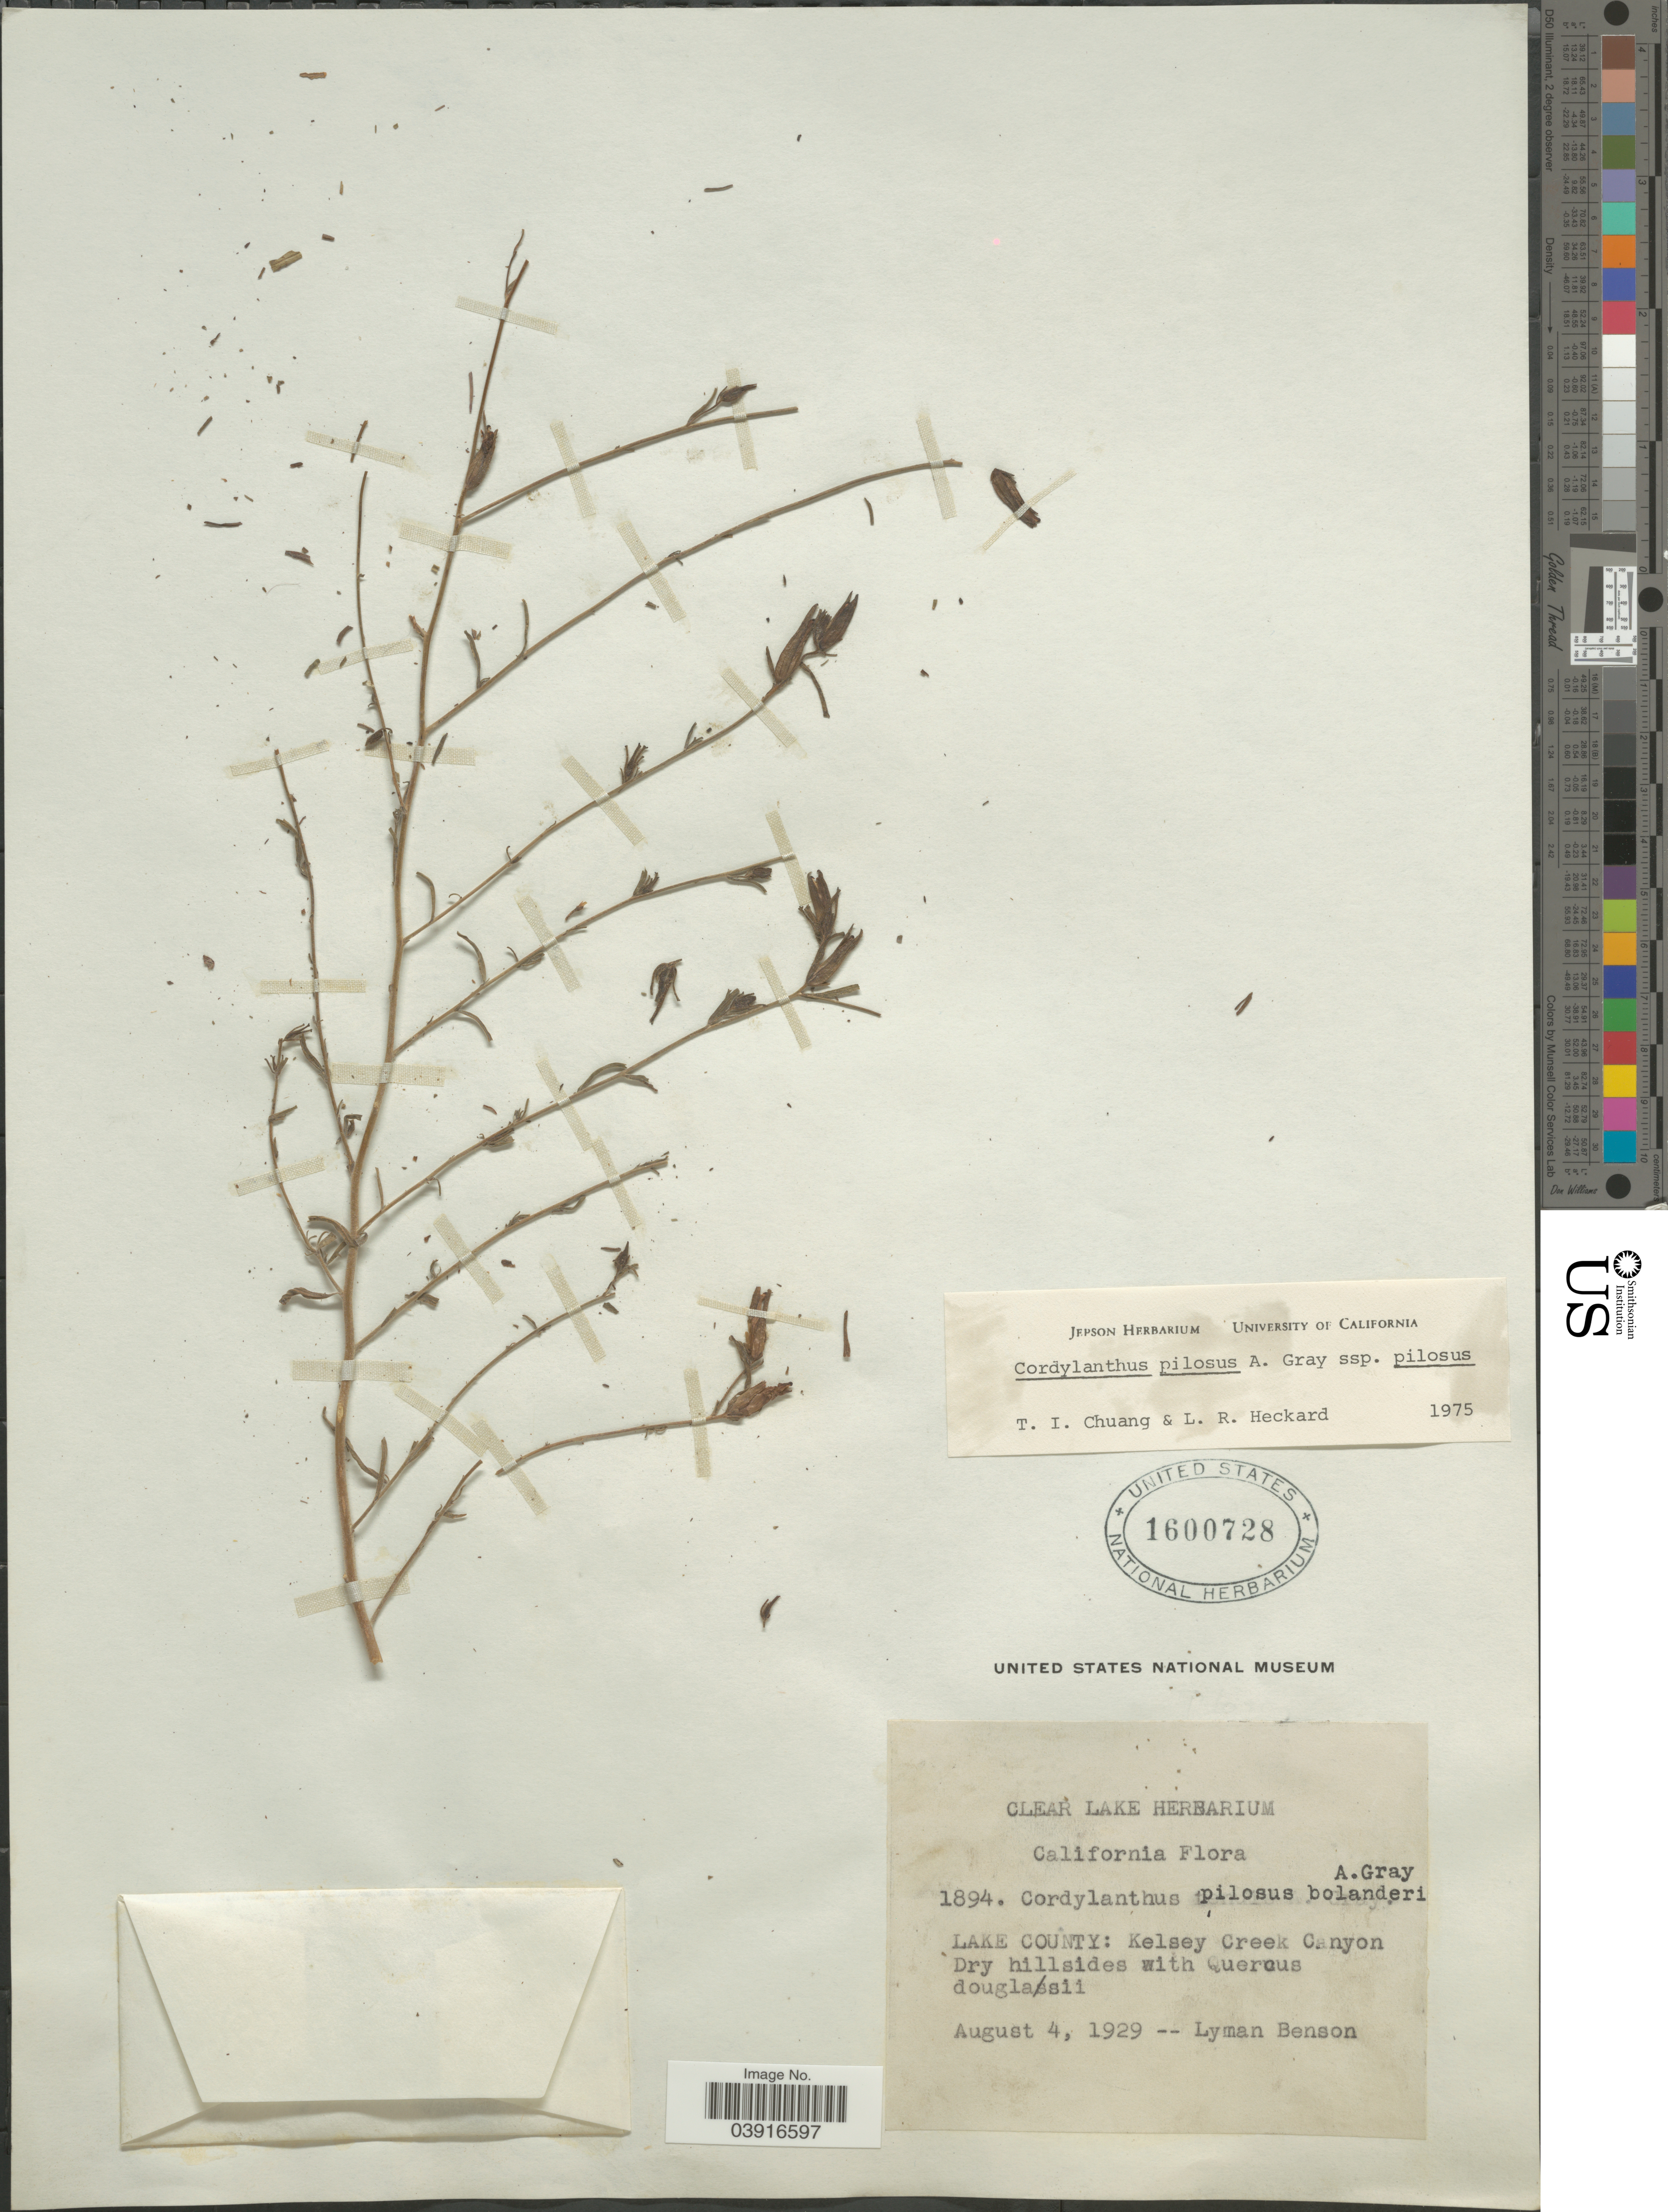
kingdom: Plantae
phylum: Tracheophyta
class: Magnoliopsida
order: Lamiales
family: Orobanchaceae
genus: Cordylanthus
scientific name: Cordylanthus pilosus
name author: A. Gray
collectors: L. D. Benson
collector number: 1894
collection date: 1929-08-04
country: United States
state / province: California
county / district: Lake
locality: Lake County: Kelsey Creek Canyon.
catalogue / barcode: US 1600728